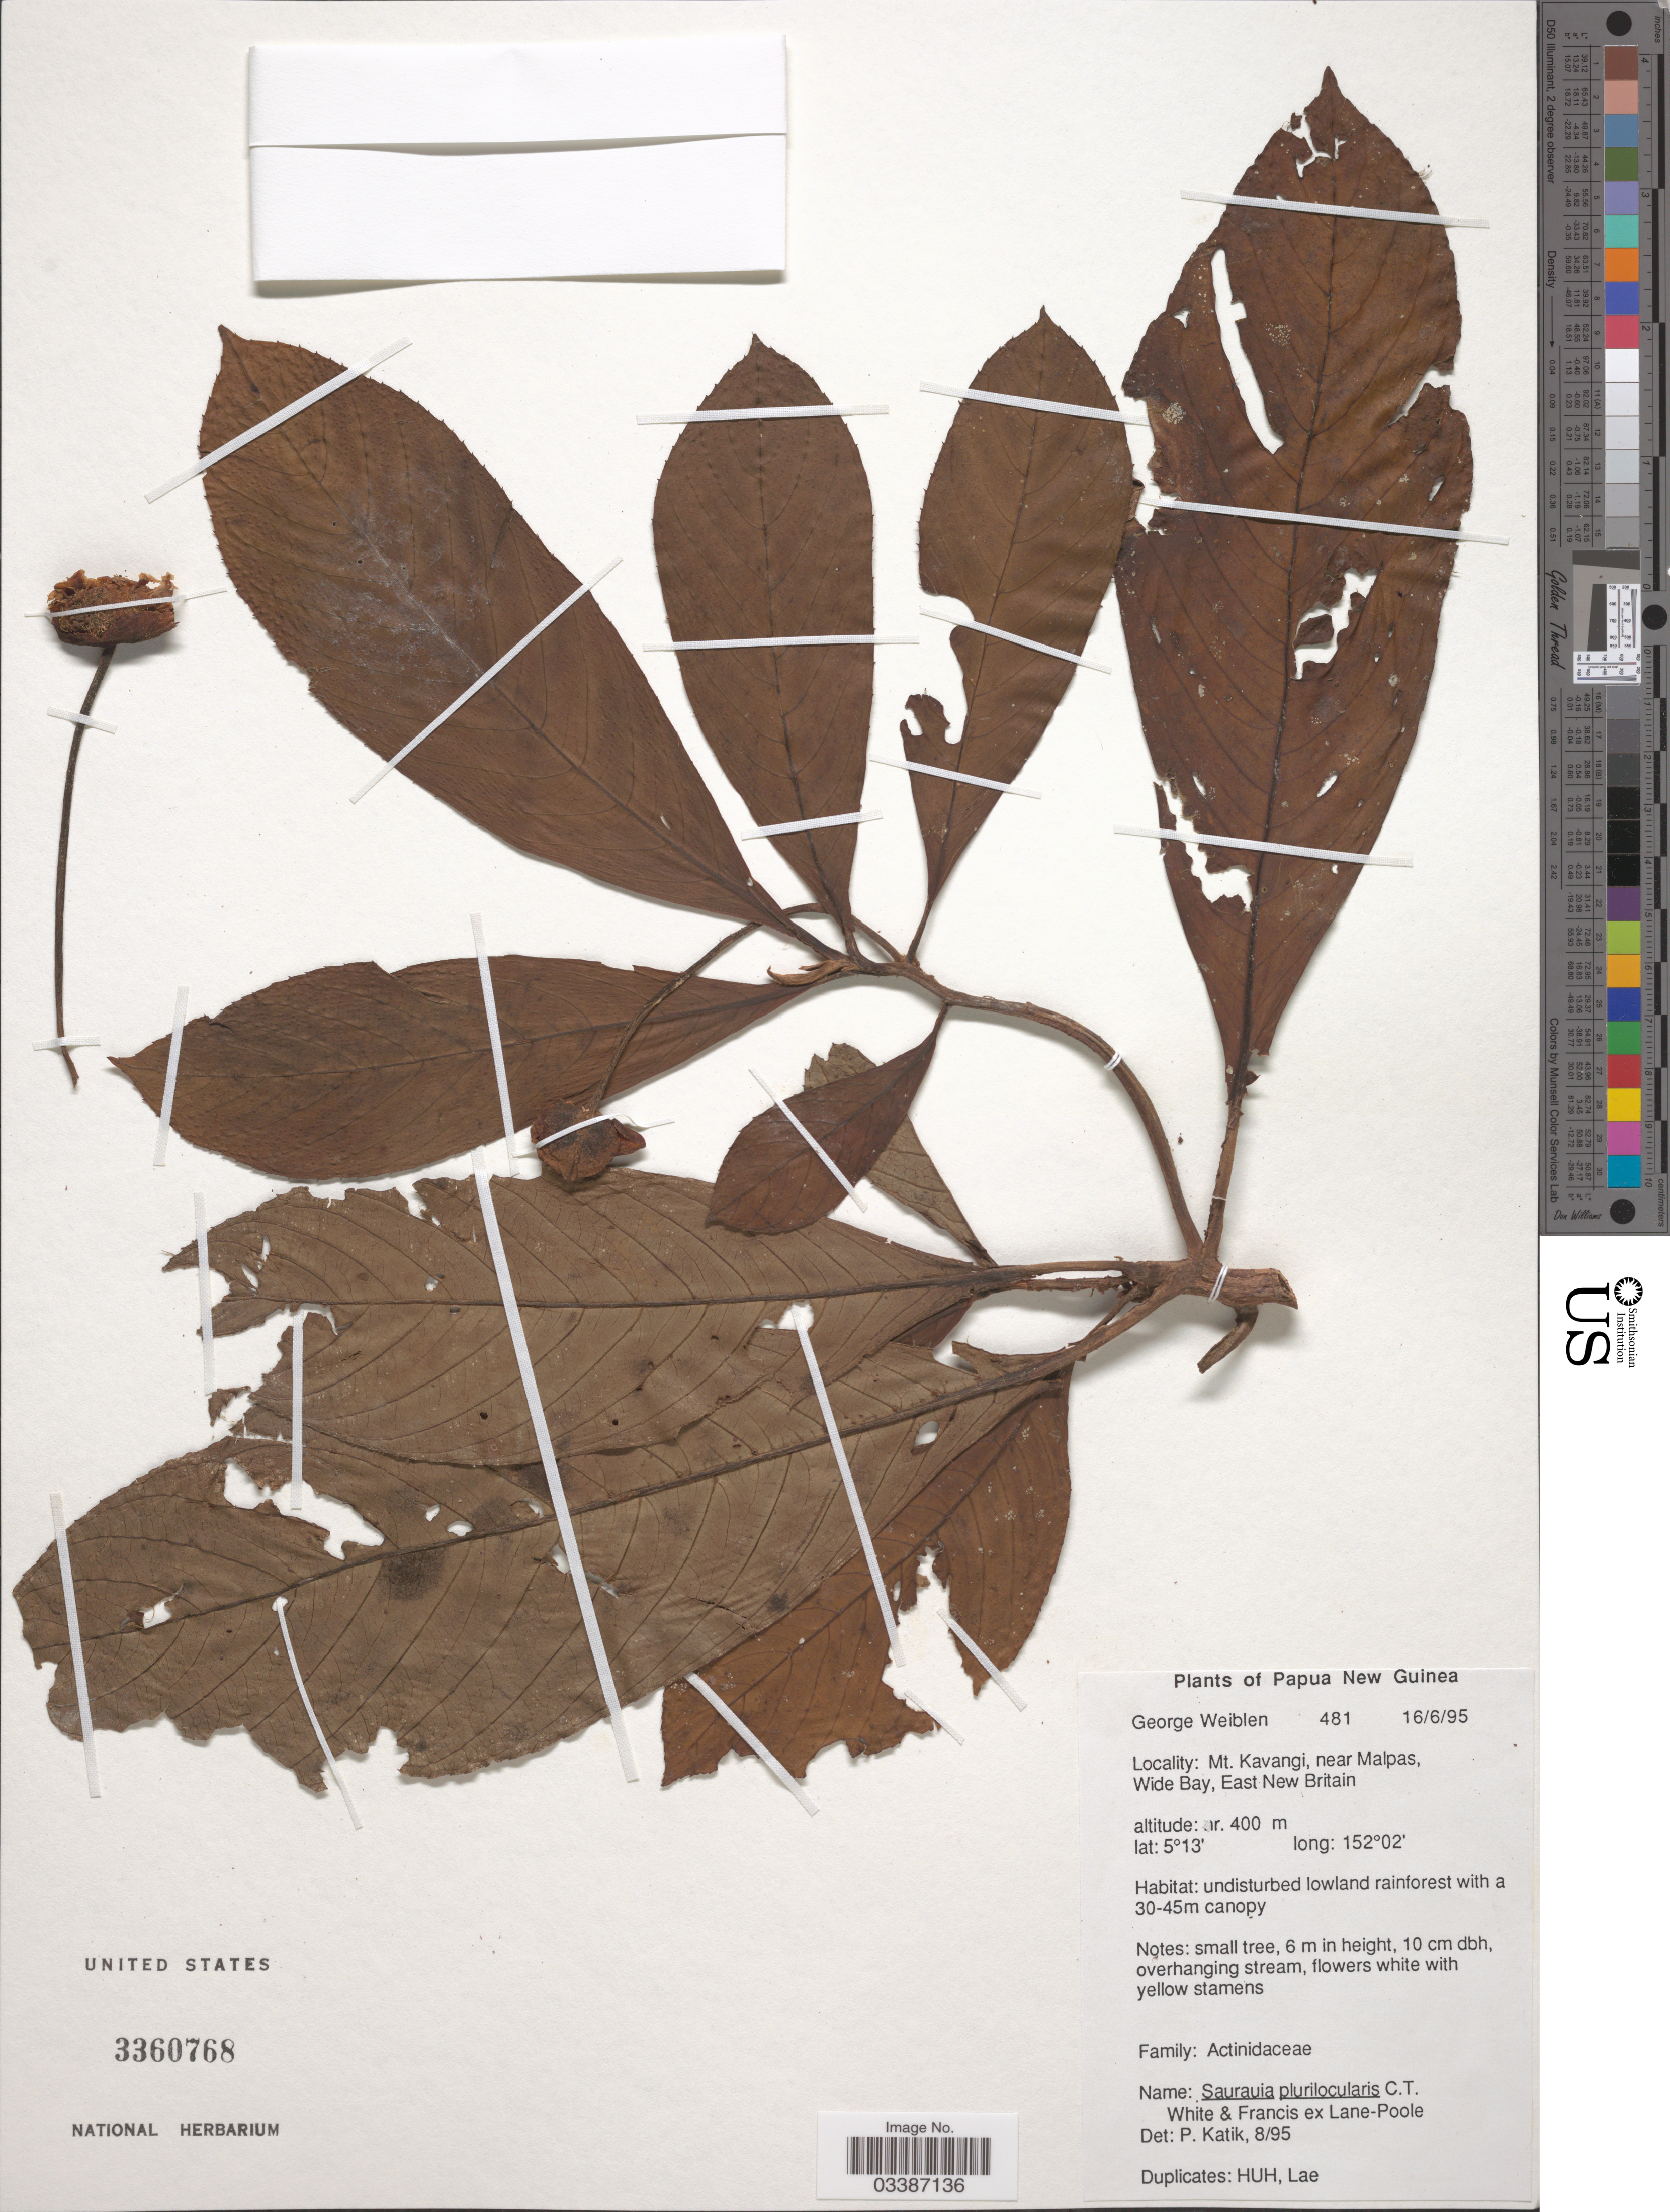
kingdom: Plantae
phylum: Tracheophyta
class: Magnoliopsida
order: Ericales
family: Actinidiaceae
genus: Saurauia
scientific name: Saurauia plurilocularis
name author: C.T. White & W.D. Francis ex Lane-Poole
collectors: G. D. Weiblen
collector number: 481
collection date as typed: Transcribed d/m/y: 16/6/95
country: Papua New Guinea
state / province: East New Britain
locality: Mt. Kavangi, near Malpas, Wide Bay.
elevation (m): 400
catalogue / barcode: US 3360768